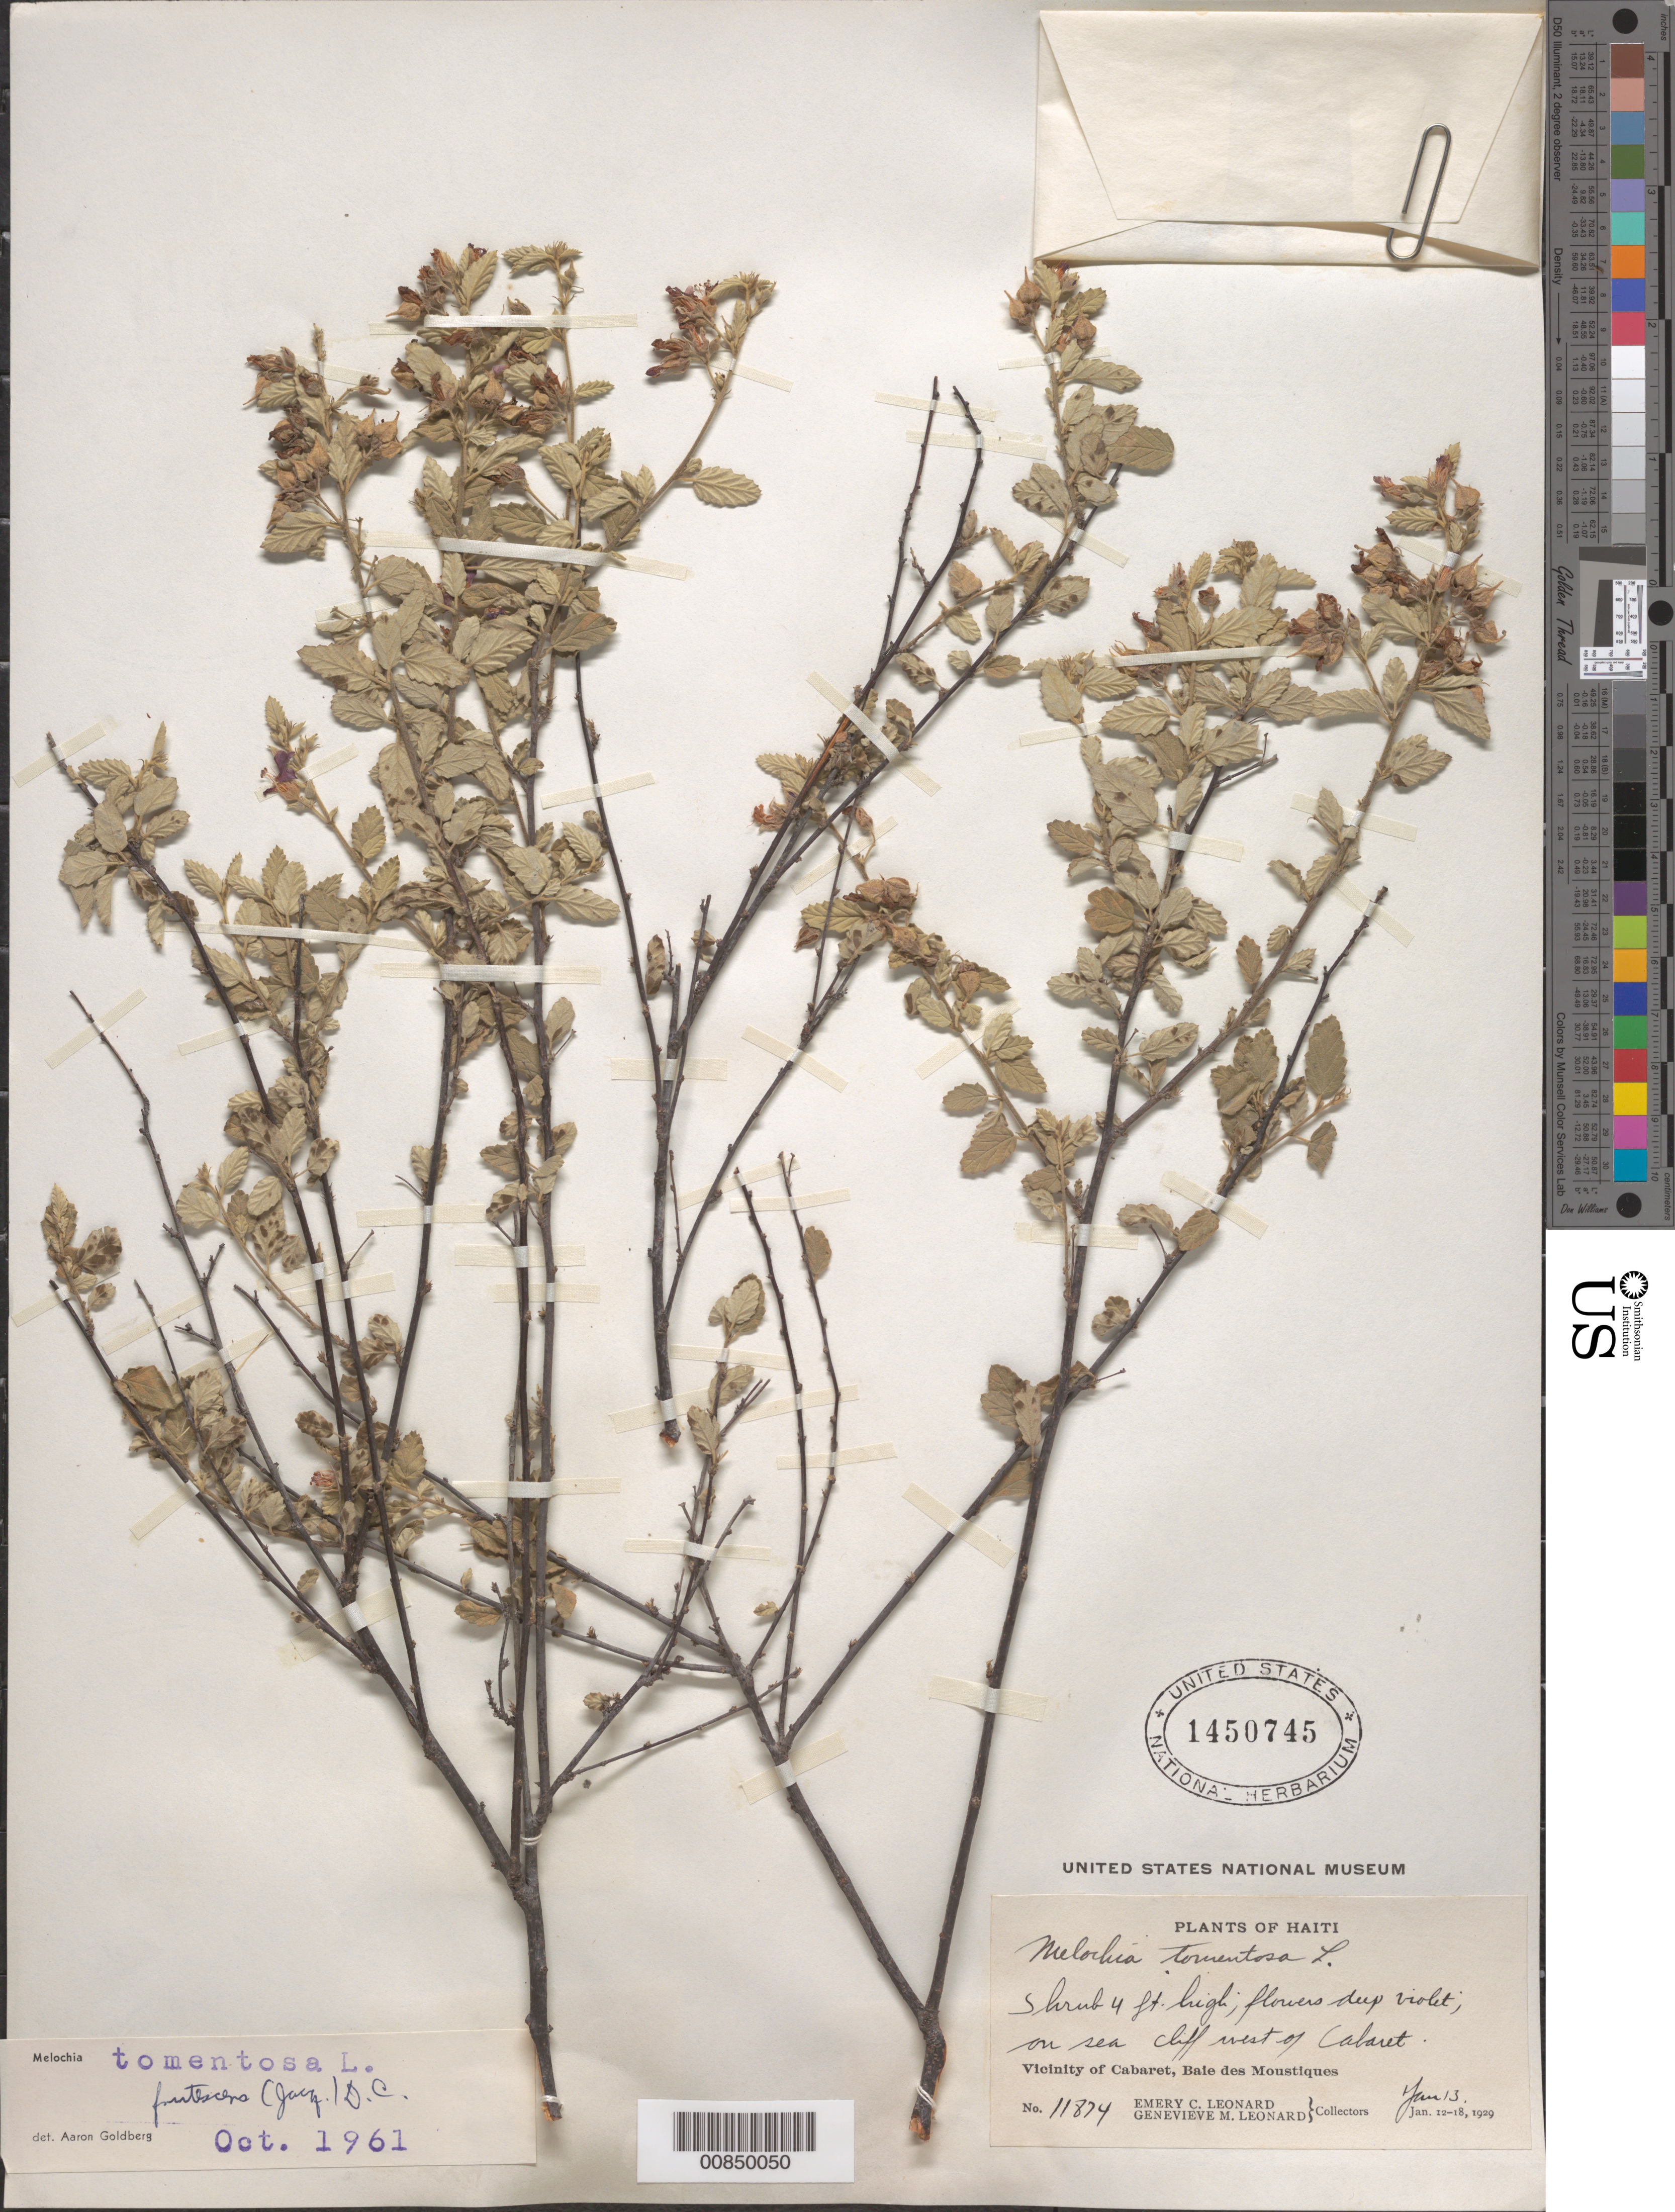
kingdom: Plantae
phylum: Tracheophyta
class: Magnoliopsida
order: Malvales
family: Malvaceae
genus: Melochia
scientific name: Melochia tomentosa var. frutescens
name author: DC.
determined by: Goldberg, Aaron, (US), NMNH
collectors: E. C. Leonard & G. M. Leonard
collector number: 11874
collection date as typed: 13 Jan 1929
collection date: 1929-01-13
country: Haiti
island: Hispaniola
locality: Vicinity of Cabaret, Baie des Moustiques, W of city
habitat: On sea cliff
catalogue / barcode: US 1450745